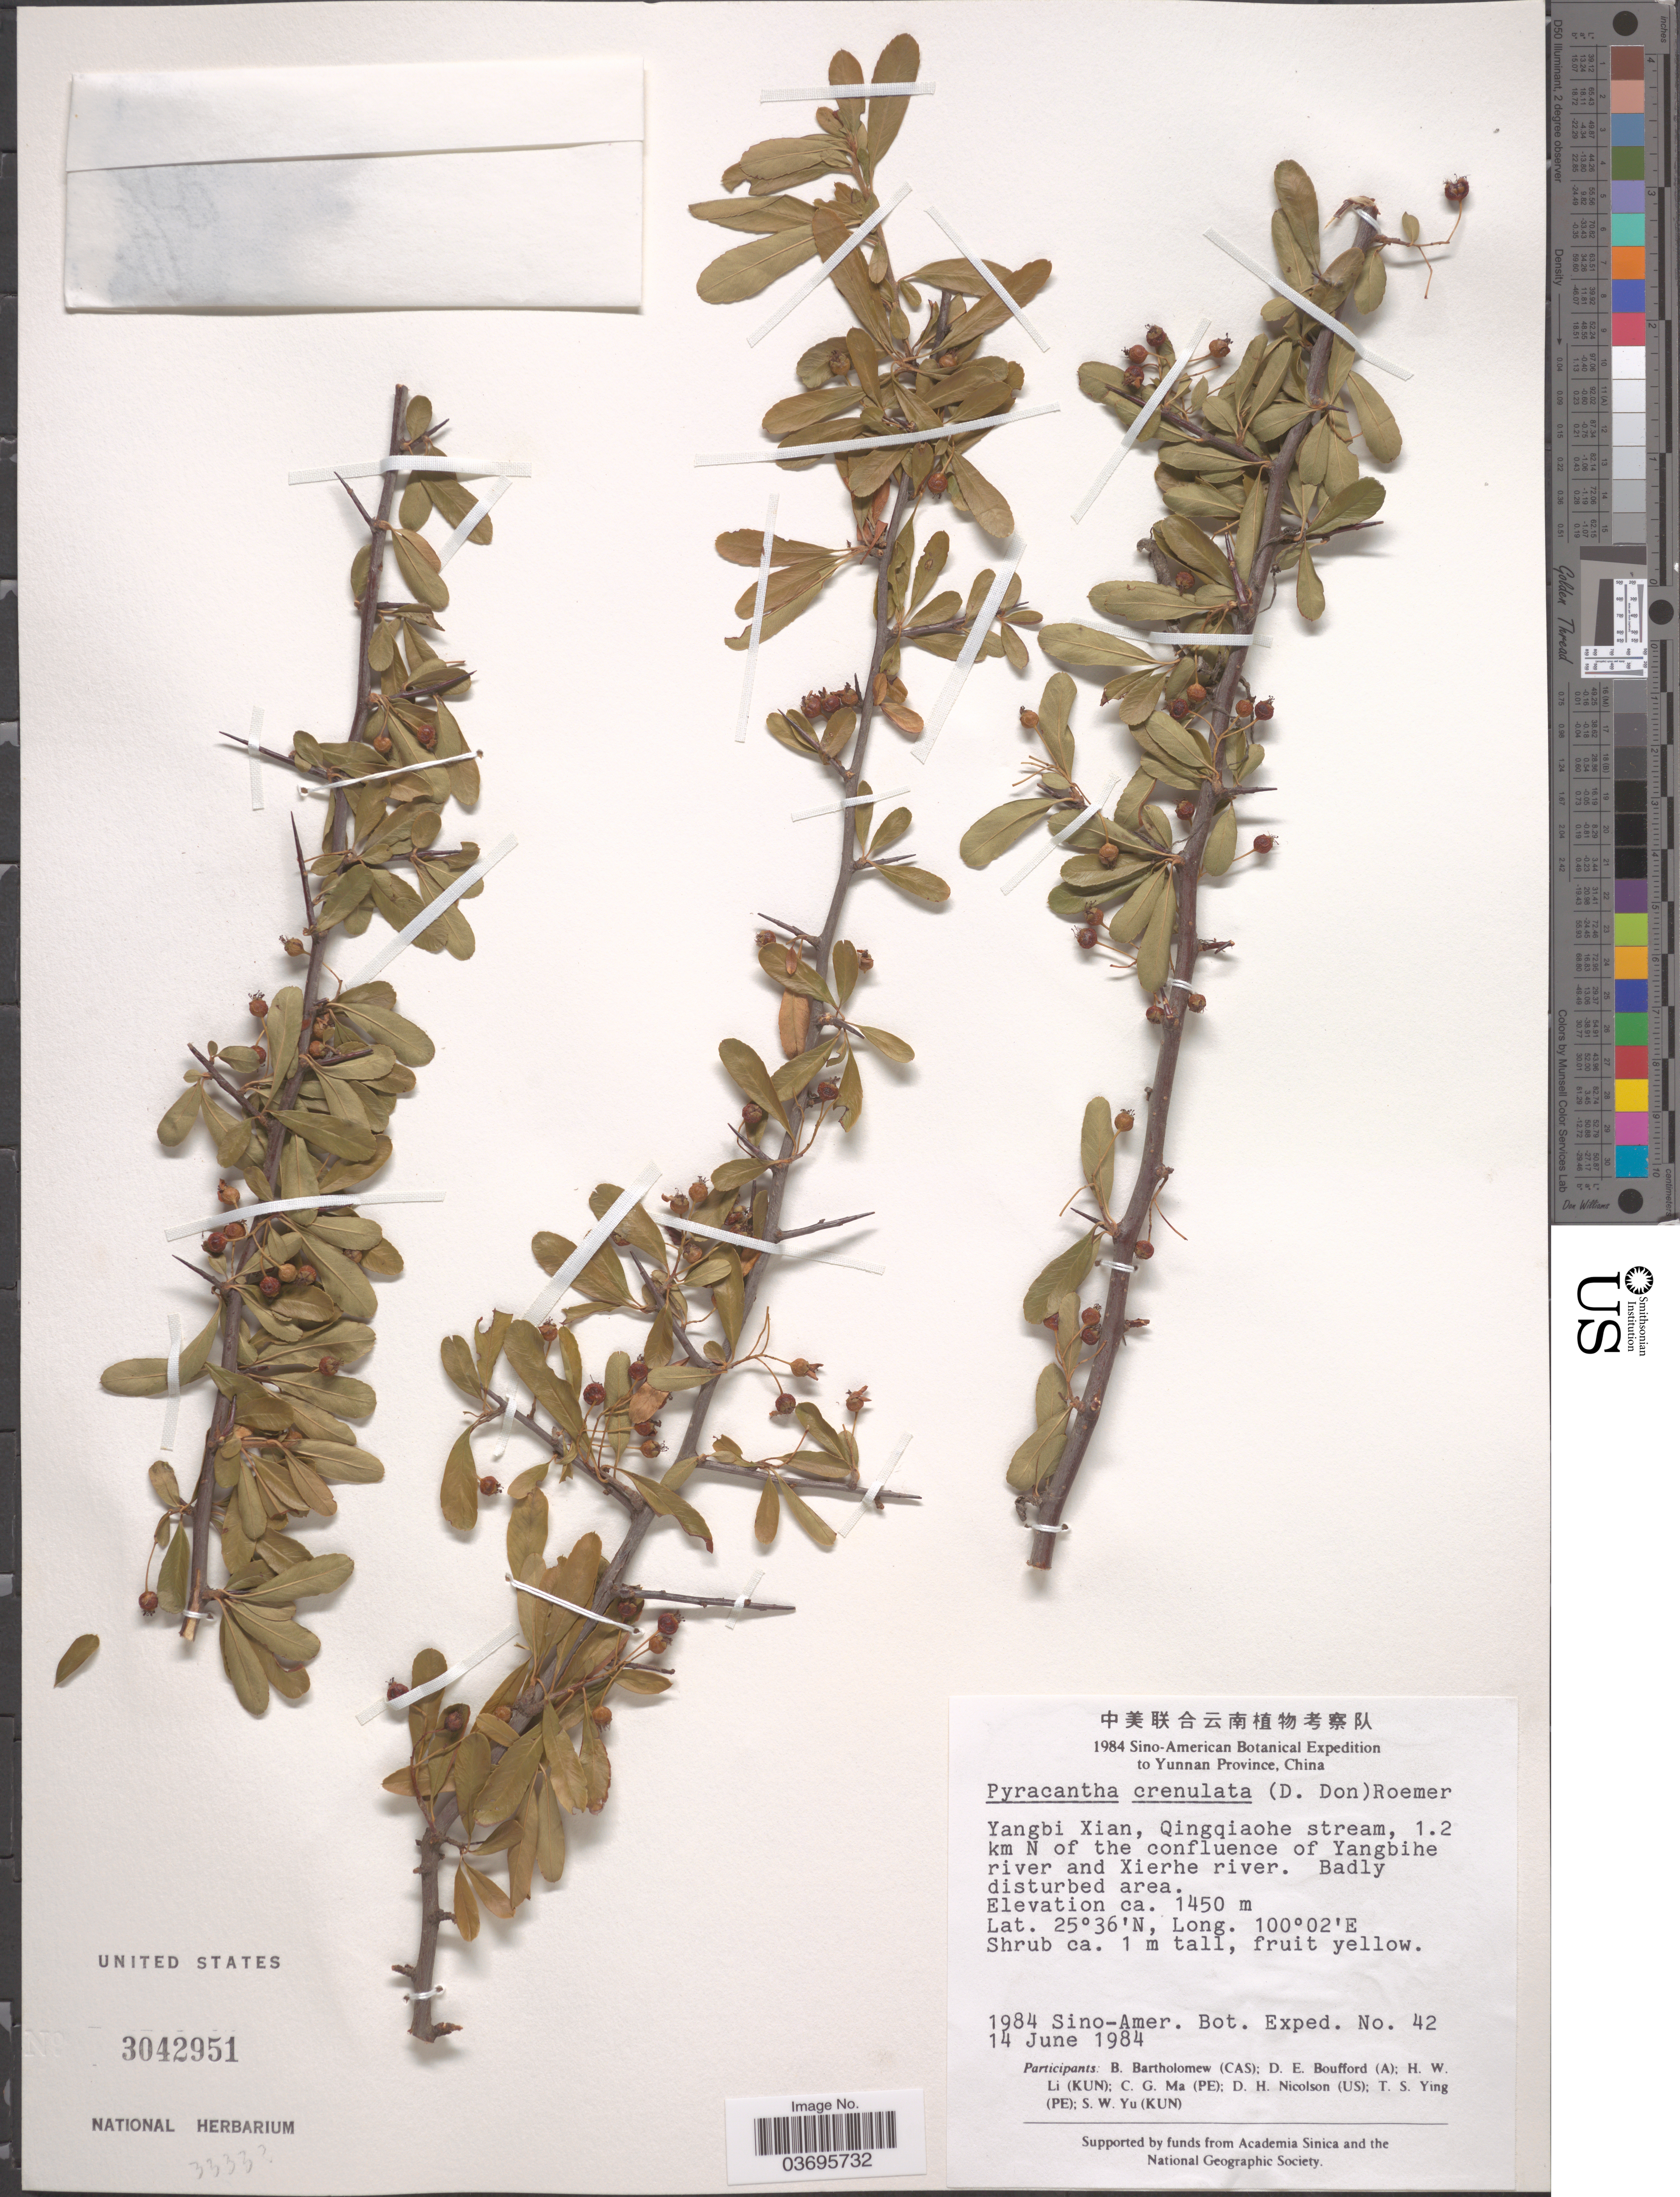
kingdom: Plantae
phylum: Tracheophyta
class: Magnoliopsida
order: Rosales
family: Rosaceae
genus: Pyracantha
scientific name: Pyracantha crenulata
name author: (D. Don) M. Roem.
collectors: Sino-Amer. Bot. Exped. 1984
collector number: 42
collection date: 1984-06-14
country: China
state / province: Yunnan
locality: Yangbi Xian, Qingqiaohe stream, 1.2 km N of the confluence of Yangbihe river and Xierhe river.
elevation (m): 1450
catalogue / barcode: US 3042951